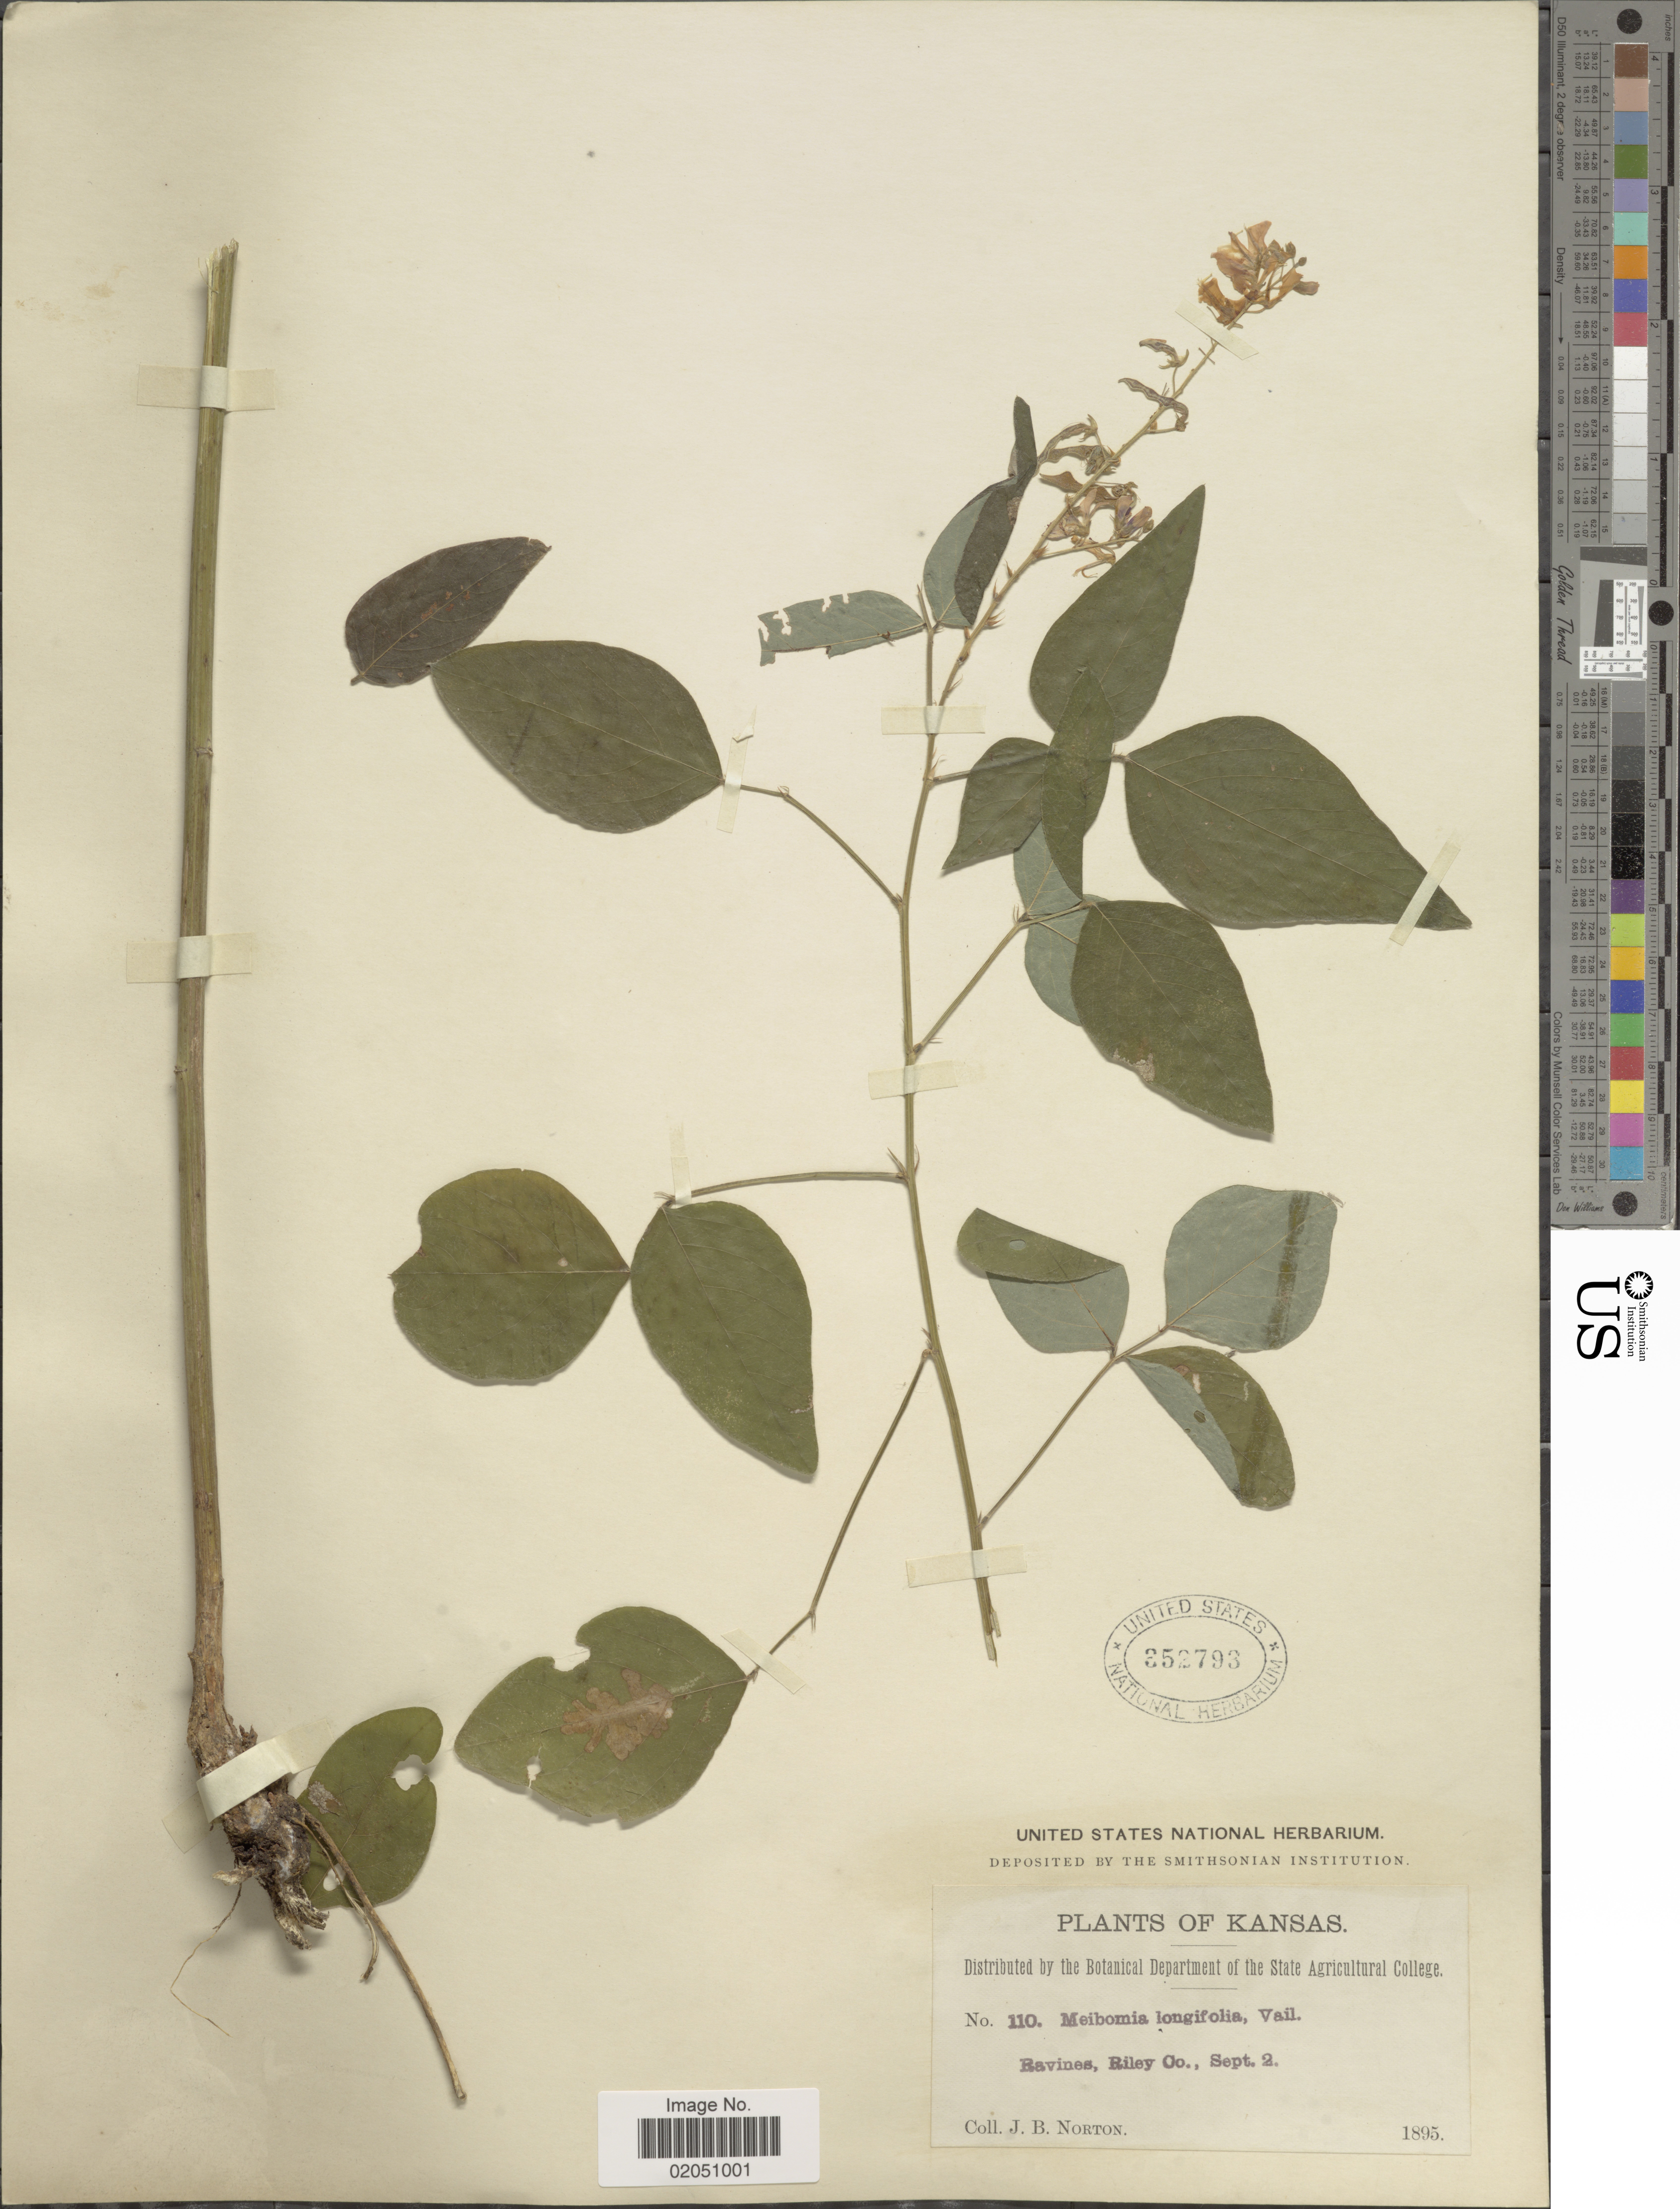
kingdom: Plantae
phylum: Tracheophyta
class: Magnoliopsida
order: Fabales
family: Fabaceae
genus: Desmodium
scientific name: Desmodium longifolium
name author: (Torr. & A. Gray) Fitzpatrick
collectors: J. B. Norton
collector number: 110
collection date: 1895-09-02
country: United States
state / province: Kansas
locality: Ravines, Riley Co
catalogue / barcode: US 352793